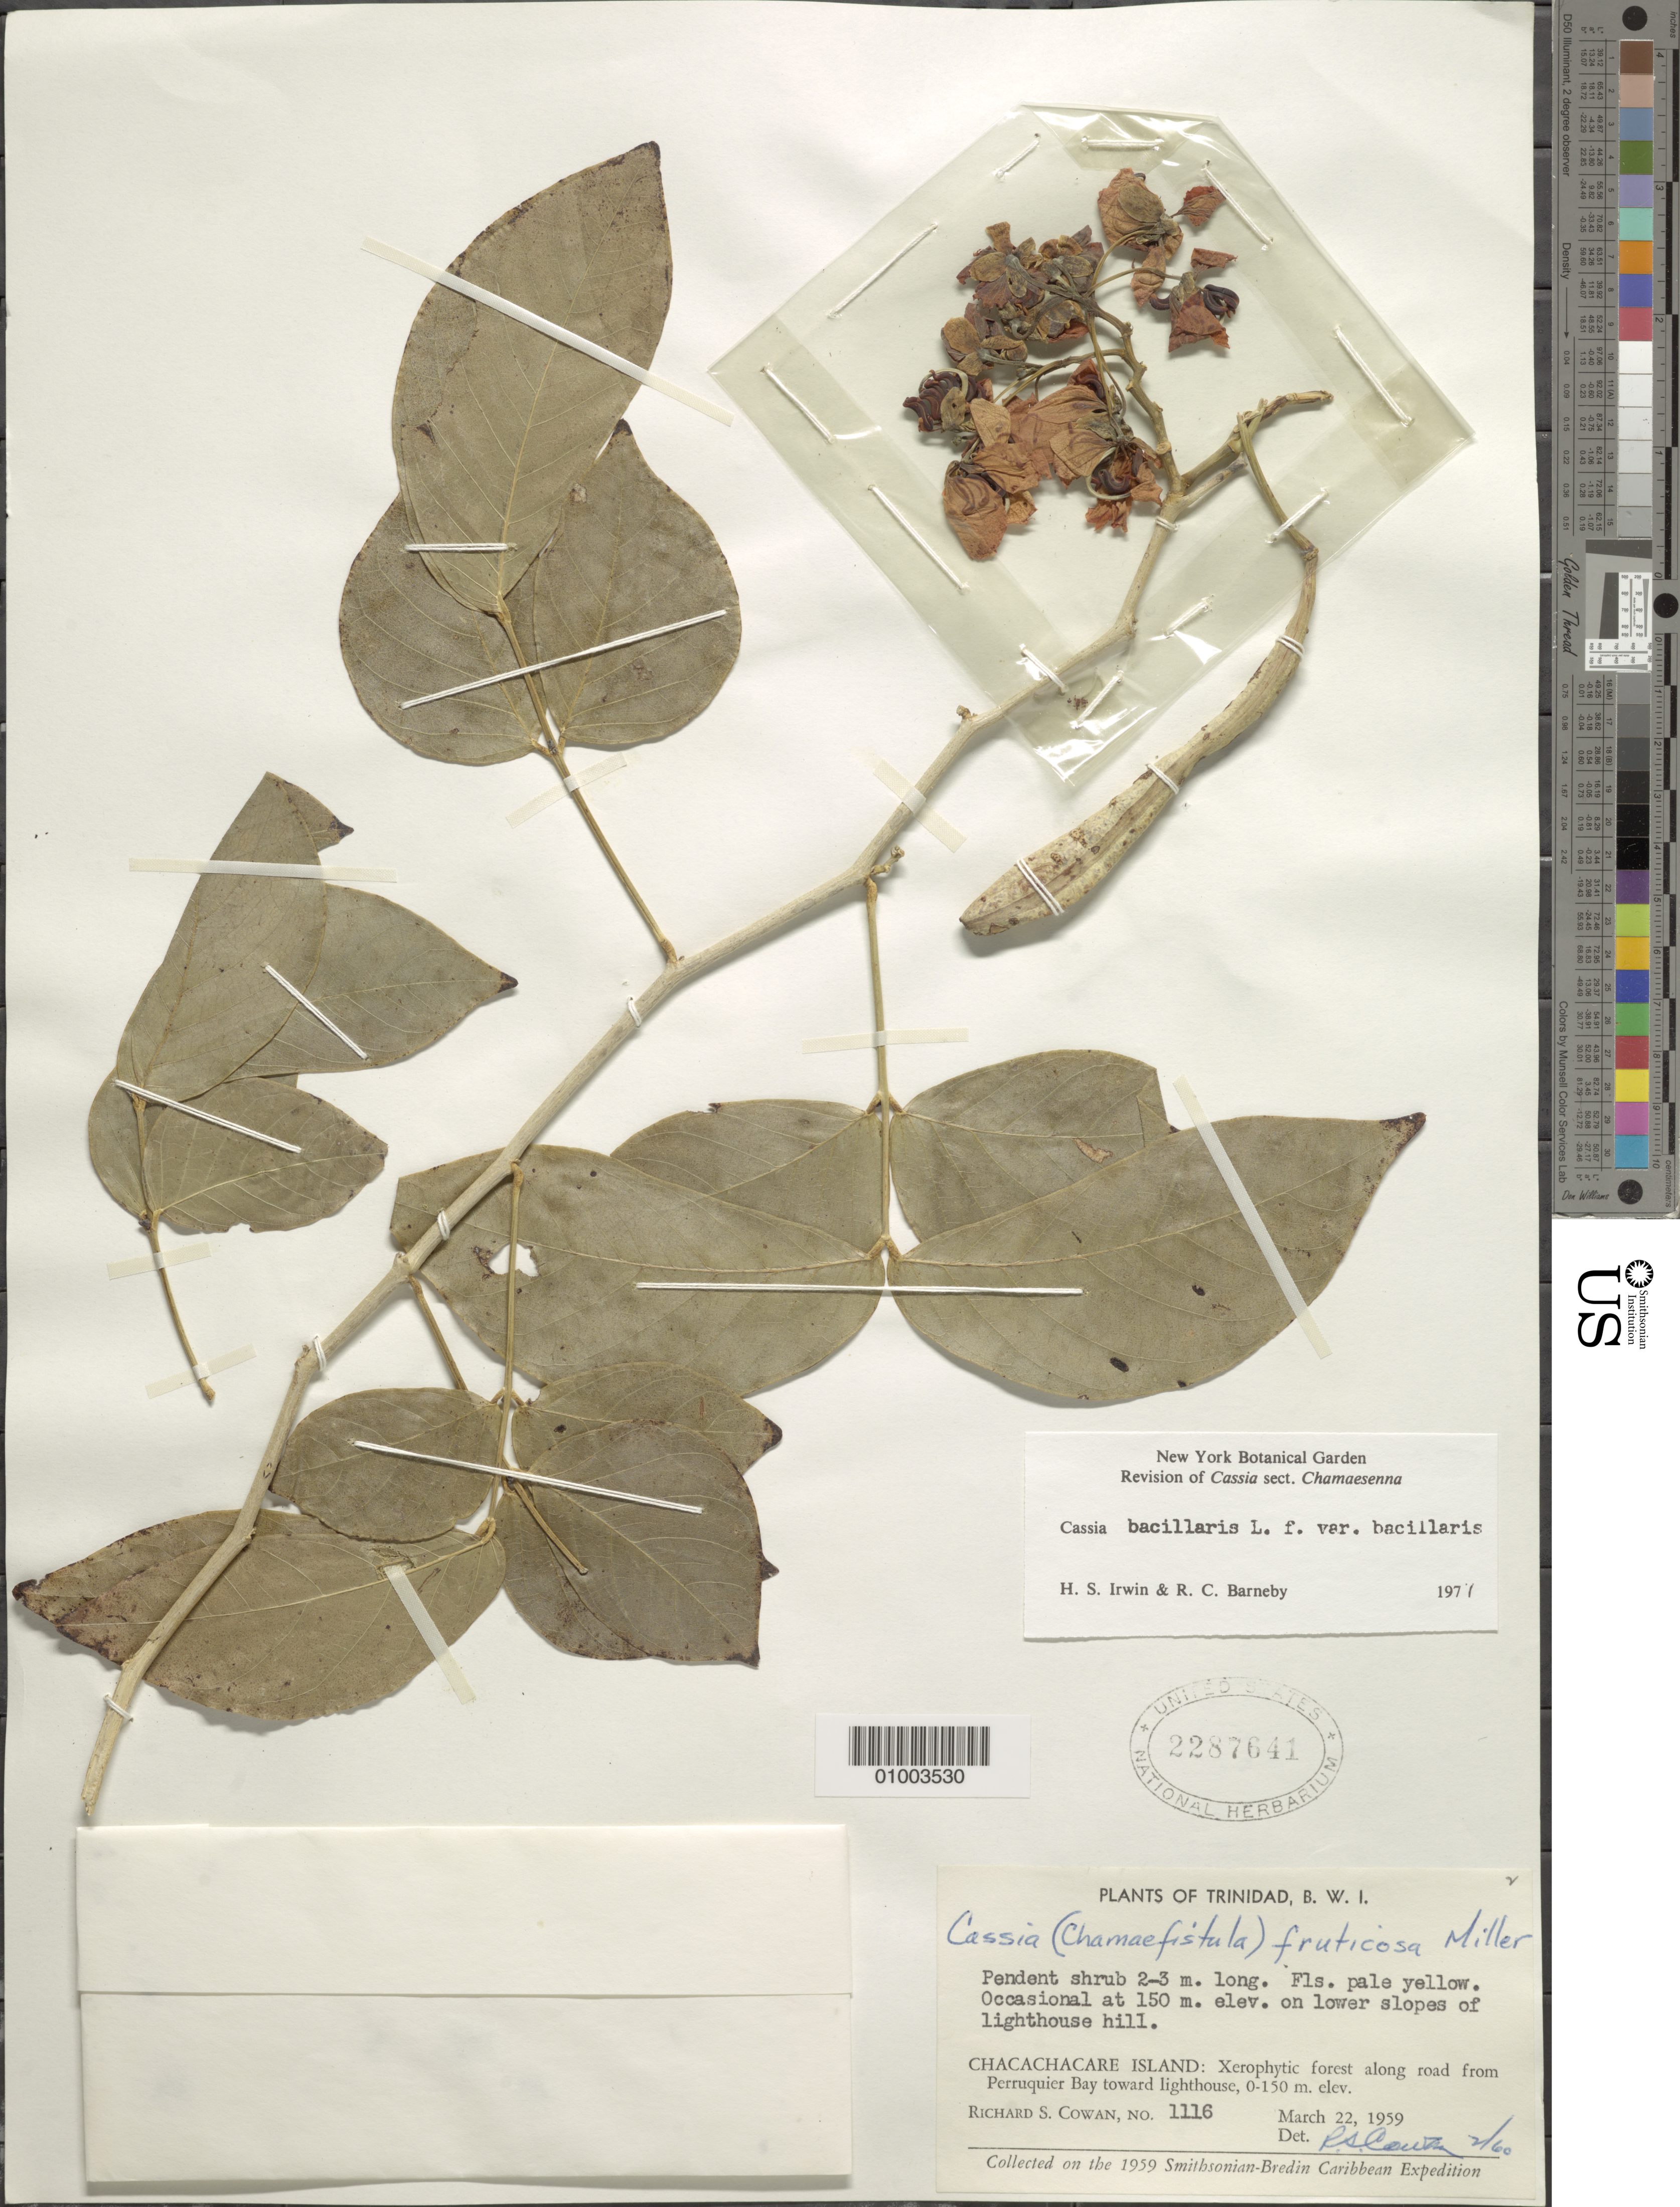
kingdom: Plantae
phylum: Tracheophyta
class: Magnoliopsida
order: Fabales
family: Fabaceae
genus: Senna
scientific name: Senna bacillaris var. bacillaris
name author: (L. f.) H.S. Irwin & Barneby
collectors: R. S. Cowan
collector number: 1116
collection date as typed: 22 Mar 1959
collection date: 1959-03-22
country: Trinidad and Tobago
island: Chacachacare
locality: Pendant shrub 2-3 m. long. Flowers pale yellow. Occasional at 150m on lower slopes of lighthouse hill.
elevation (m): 0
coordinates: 0 N, 0 E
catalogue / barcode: US 2287641